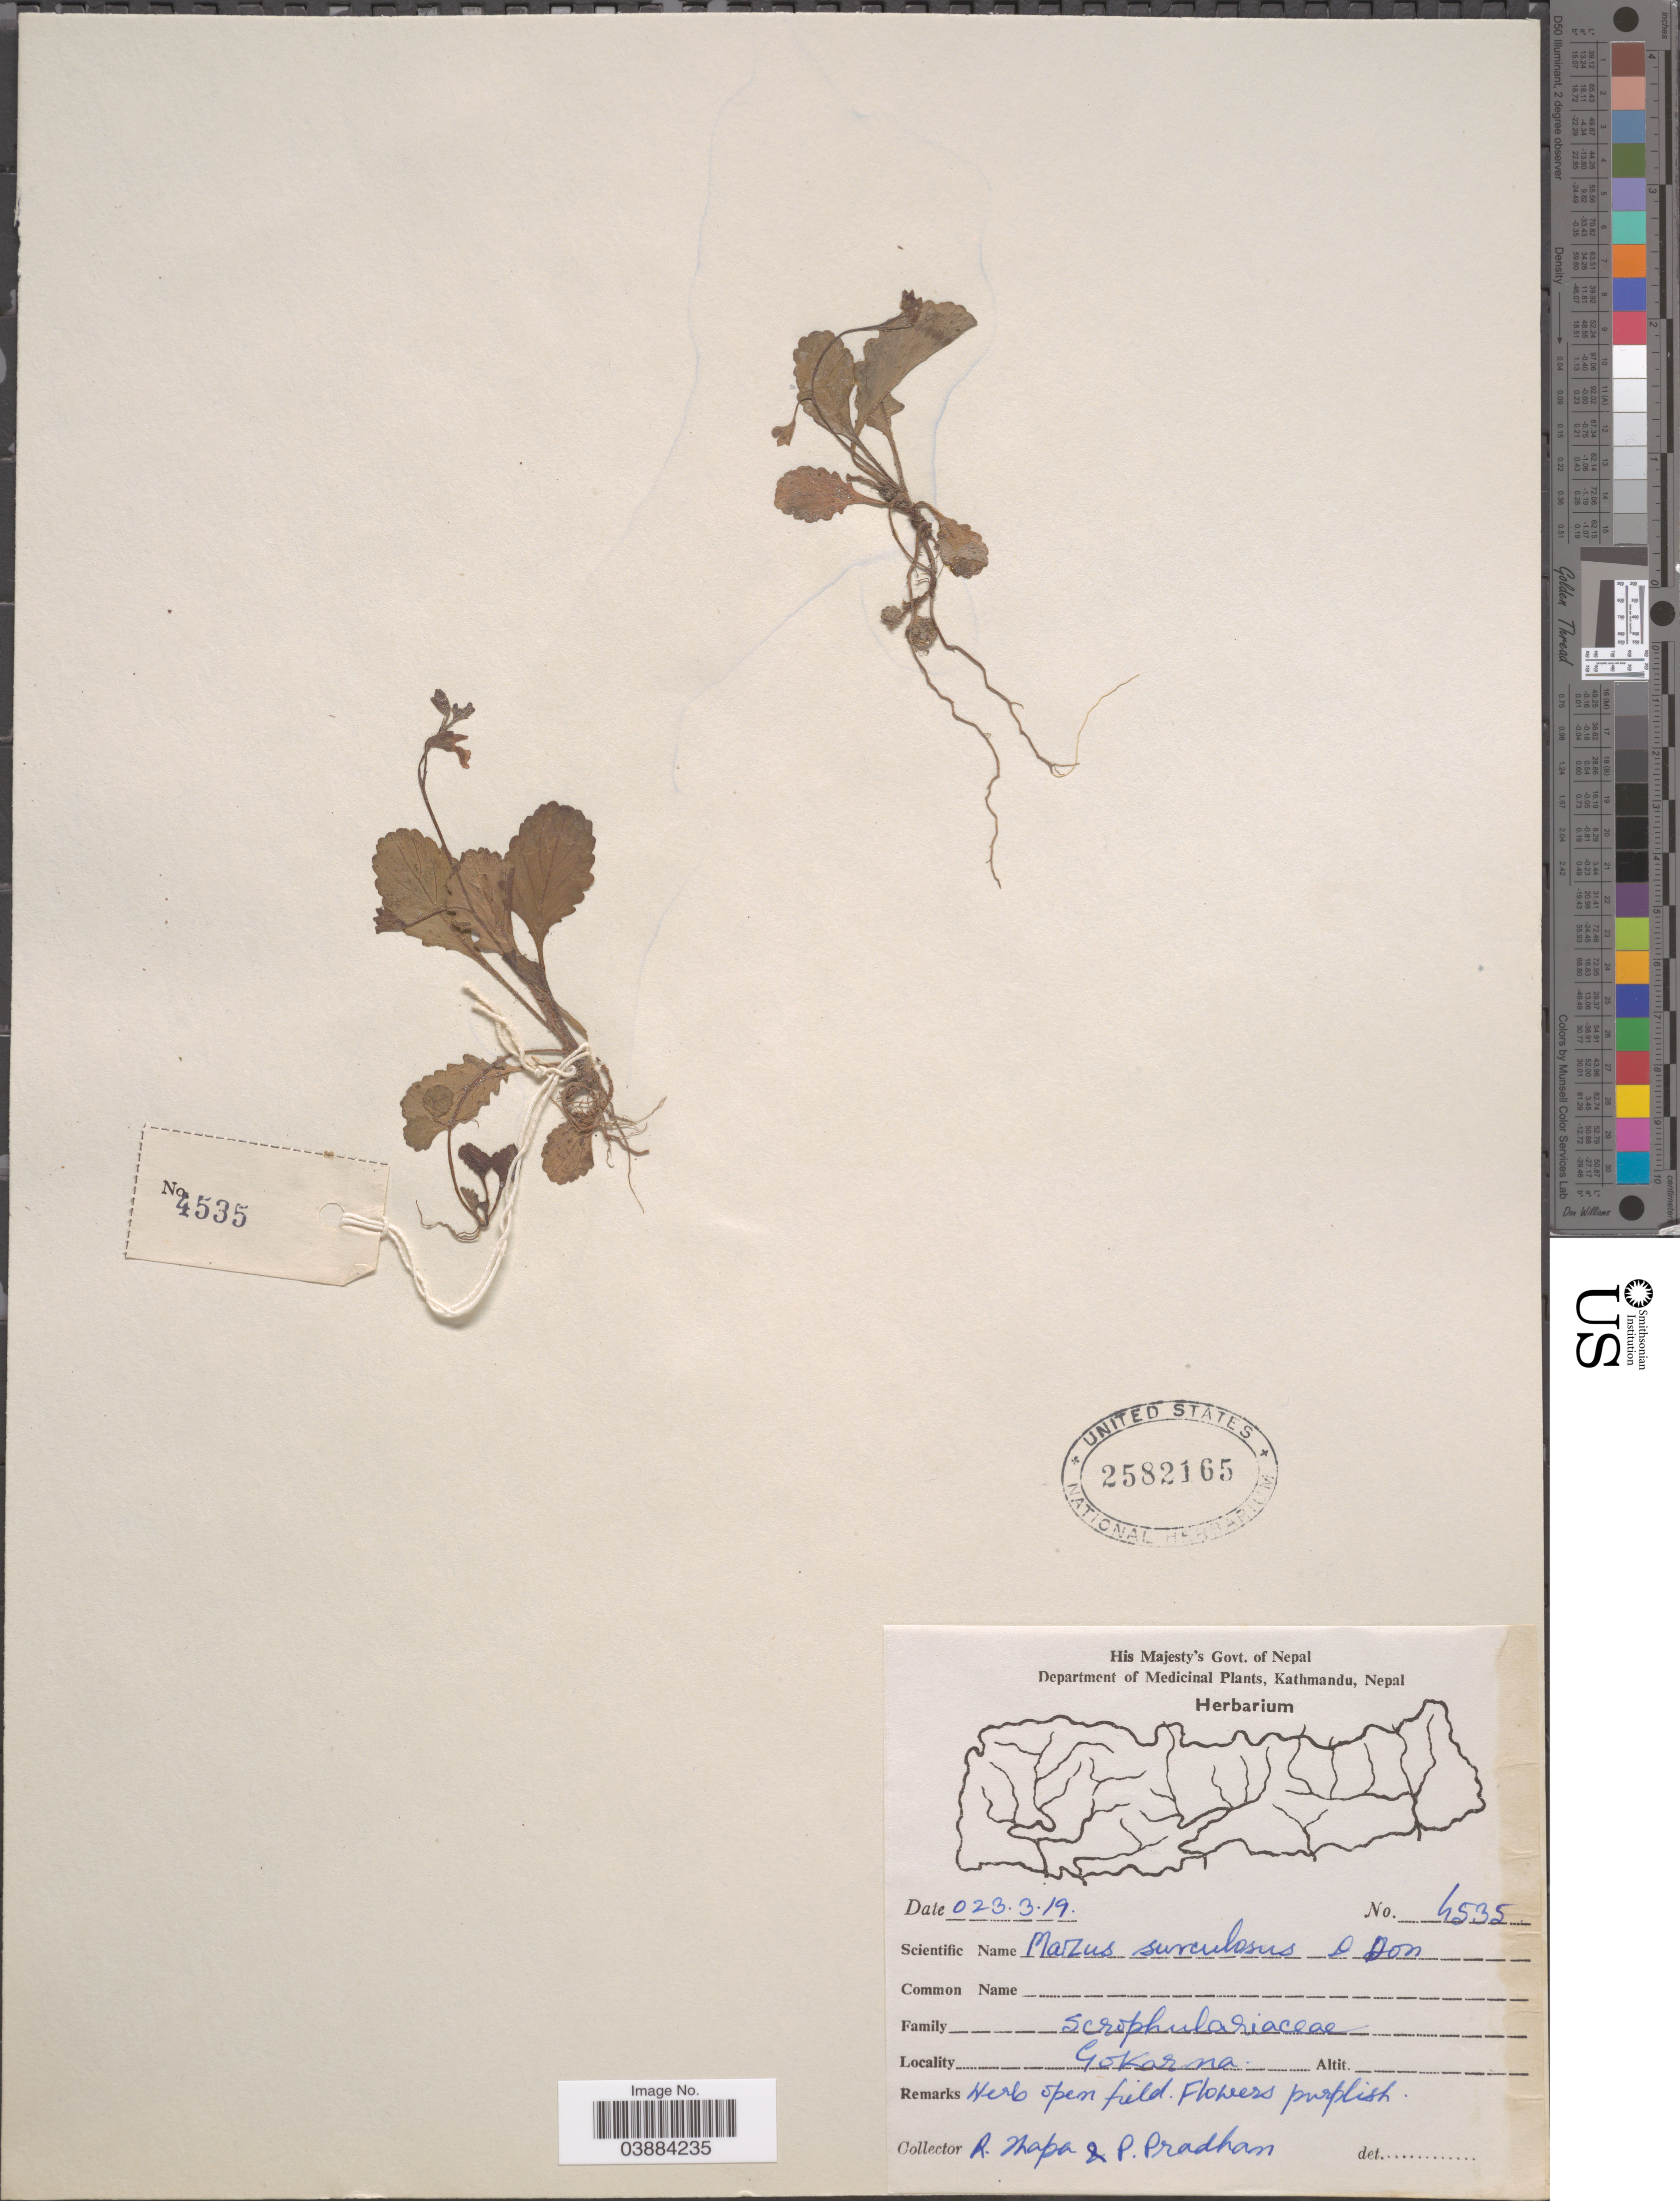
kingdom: Plantae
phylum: Tracheophyta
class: Magnoliopsida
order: Lamiales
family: Mazaceae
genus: Mazus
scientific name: Mazus surculosus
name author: D. Don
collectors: R. Thapa & P. Pradhan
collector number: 4535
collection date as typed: Transcribed d/m/y: 23/3/19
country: Nepal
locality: Gokarna.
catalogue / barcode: US 2582165